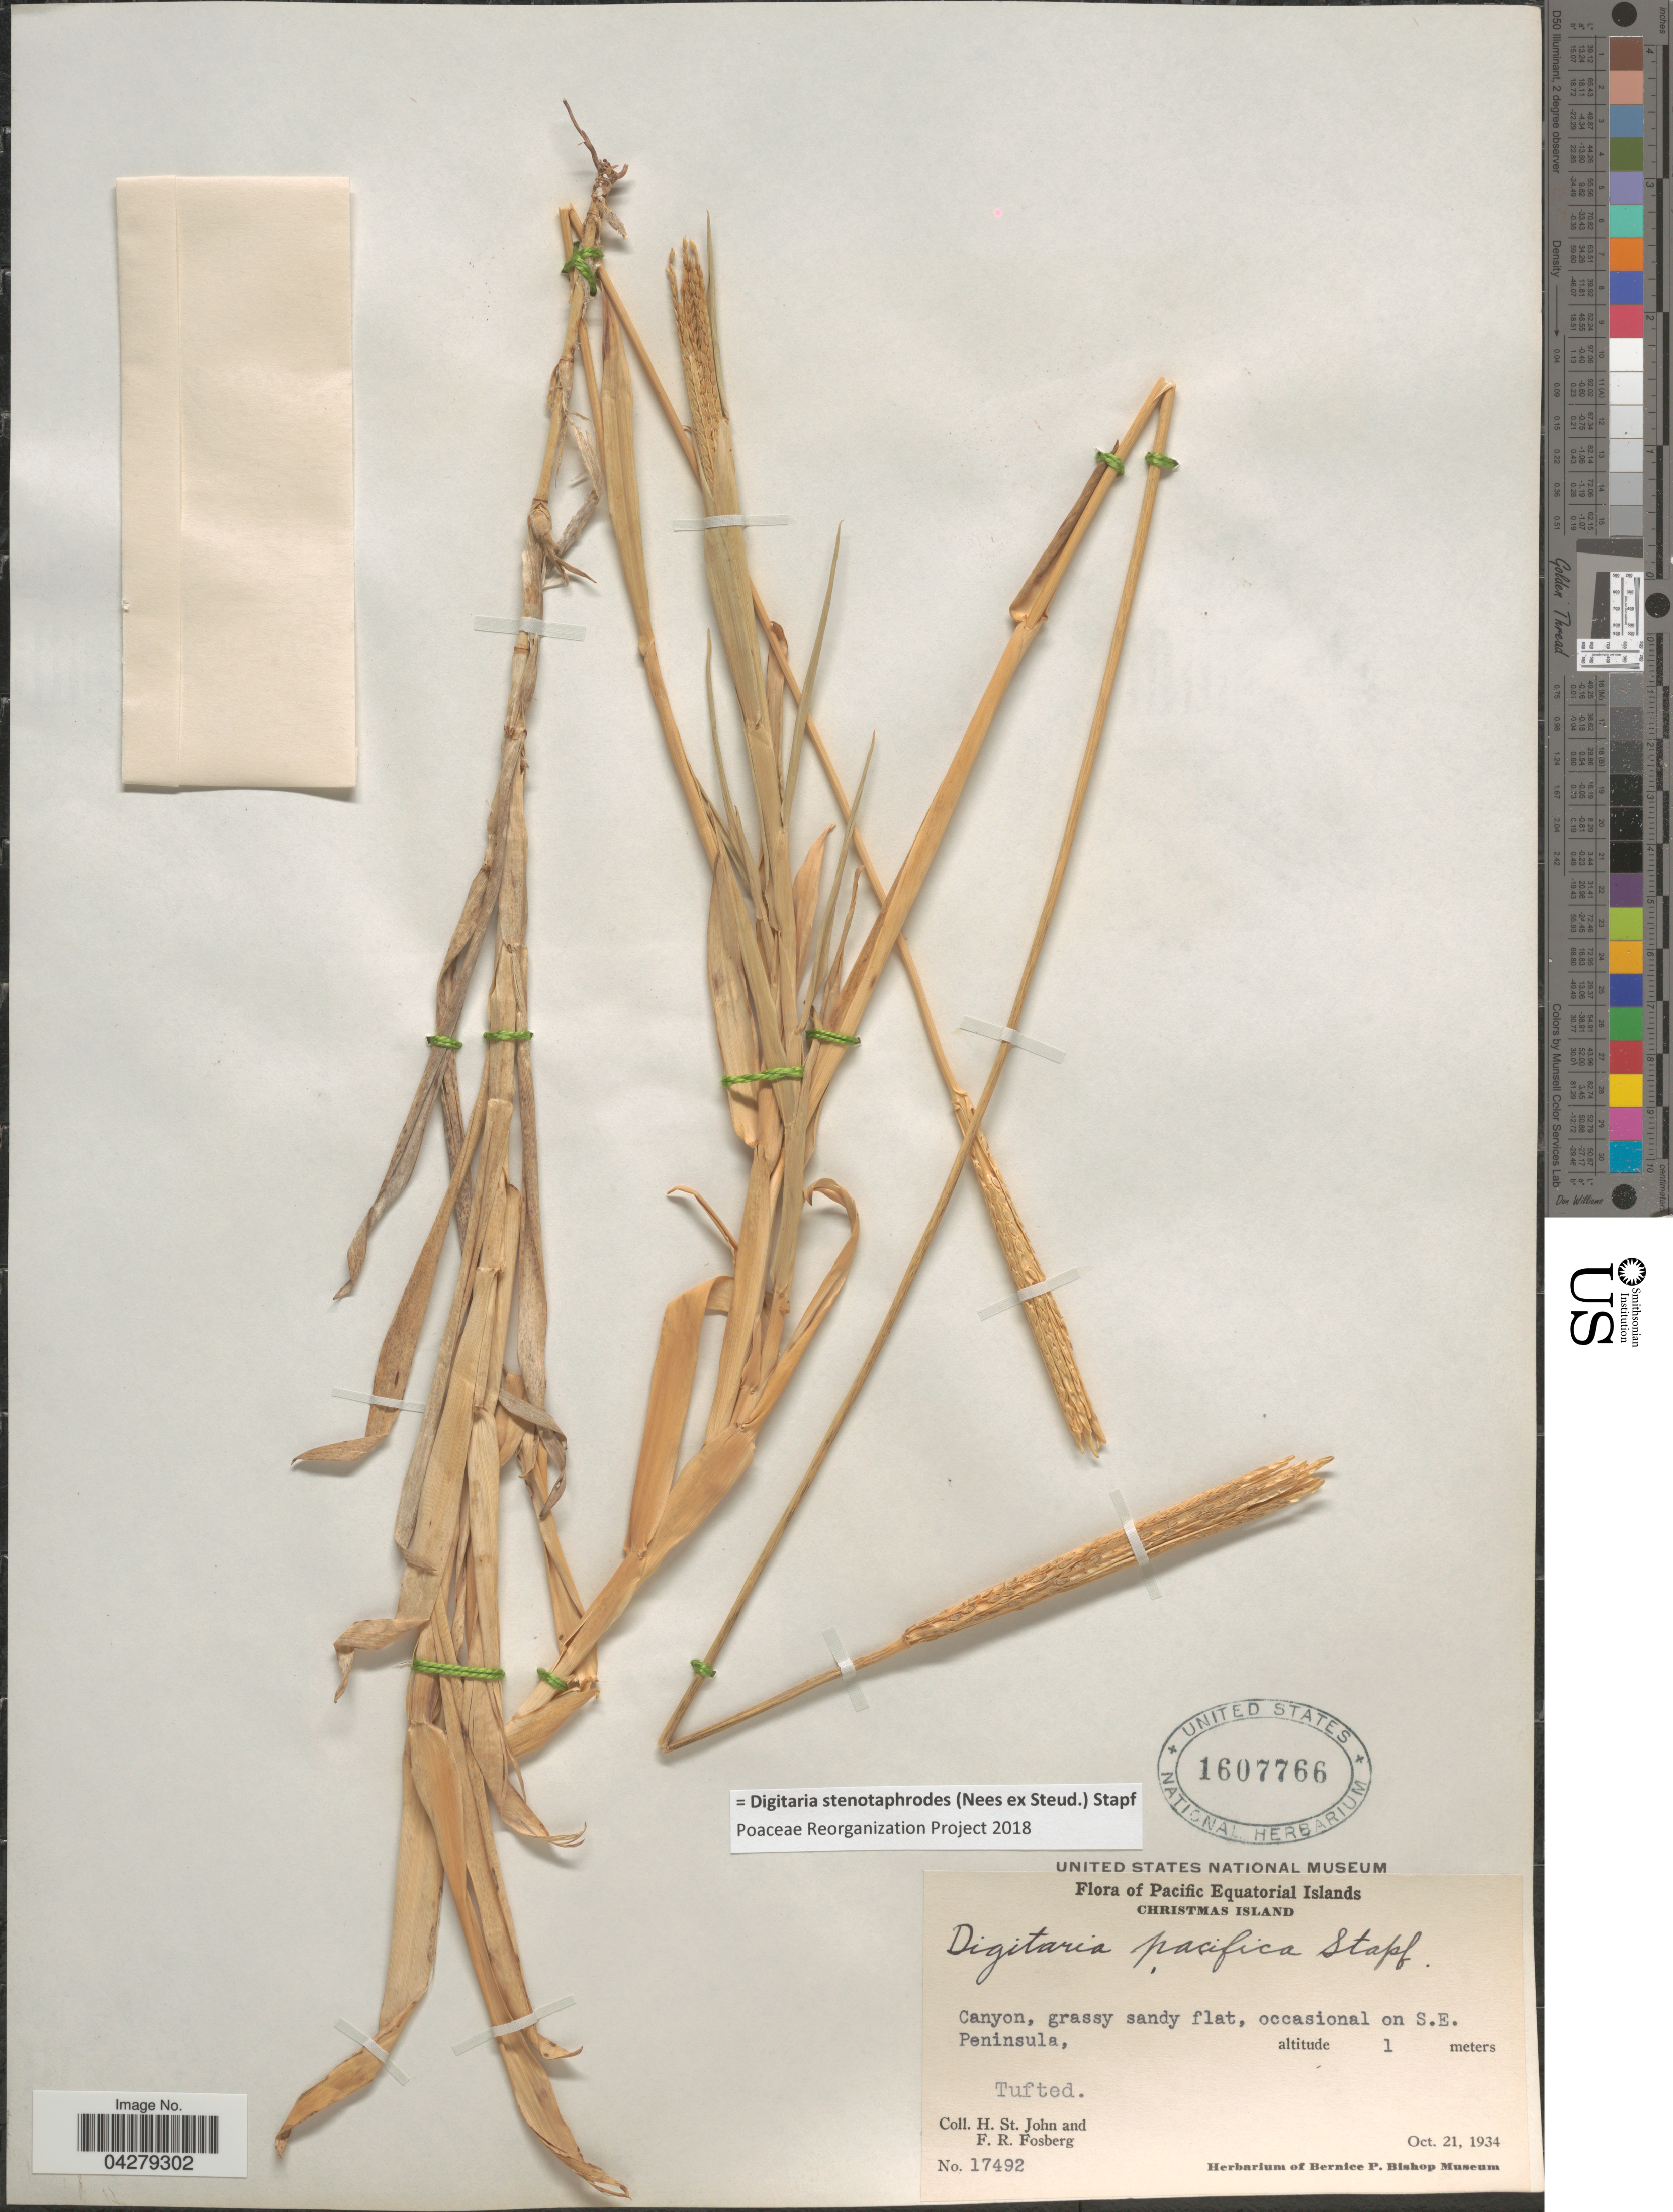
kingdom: Plantae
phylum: Tracheophyta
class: Liliopsida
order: Poales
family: Poaceae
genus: Digitaria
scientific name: Digitaria stenotaphrodes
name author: (Steud.) Stapf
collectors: H. St. John & F. R. Fosberg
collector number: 17492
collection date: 1934-10-21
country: Australia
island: Christmas Island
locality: Pacific Equatorial Island. Christmas Island. Canyon, grassy sandy flat, occasional on S.E. Peninsula.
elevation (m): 1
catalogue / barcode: US 1607766